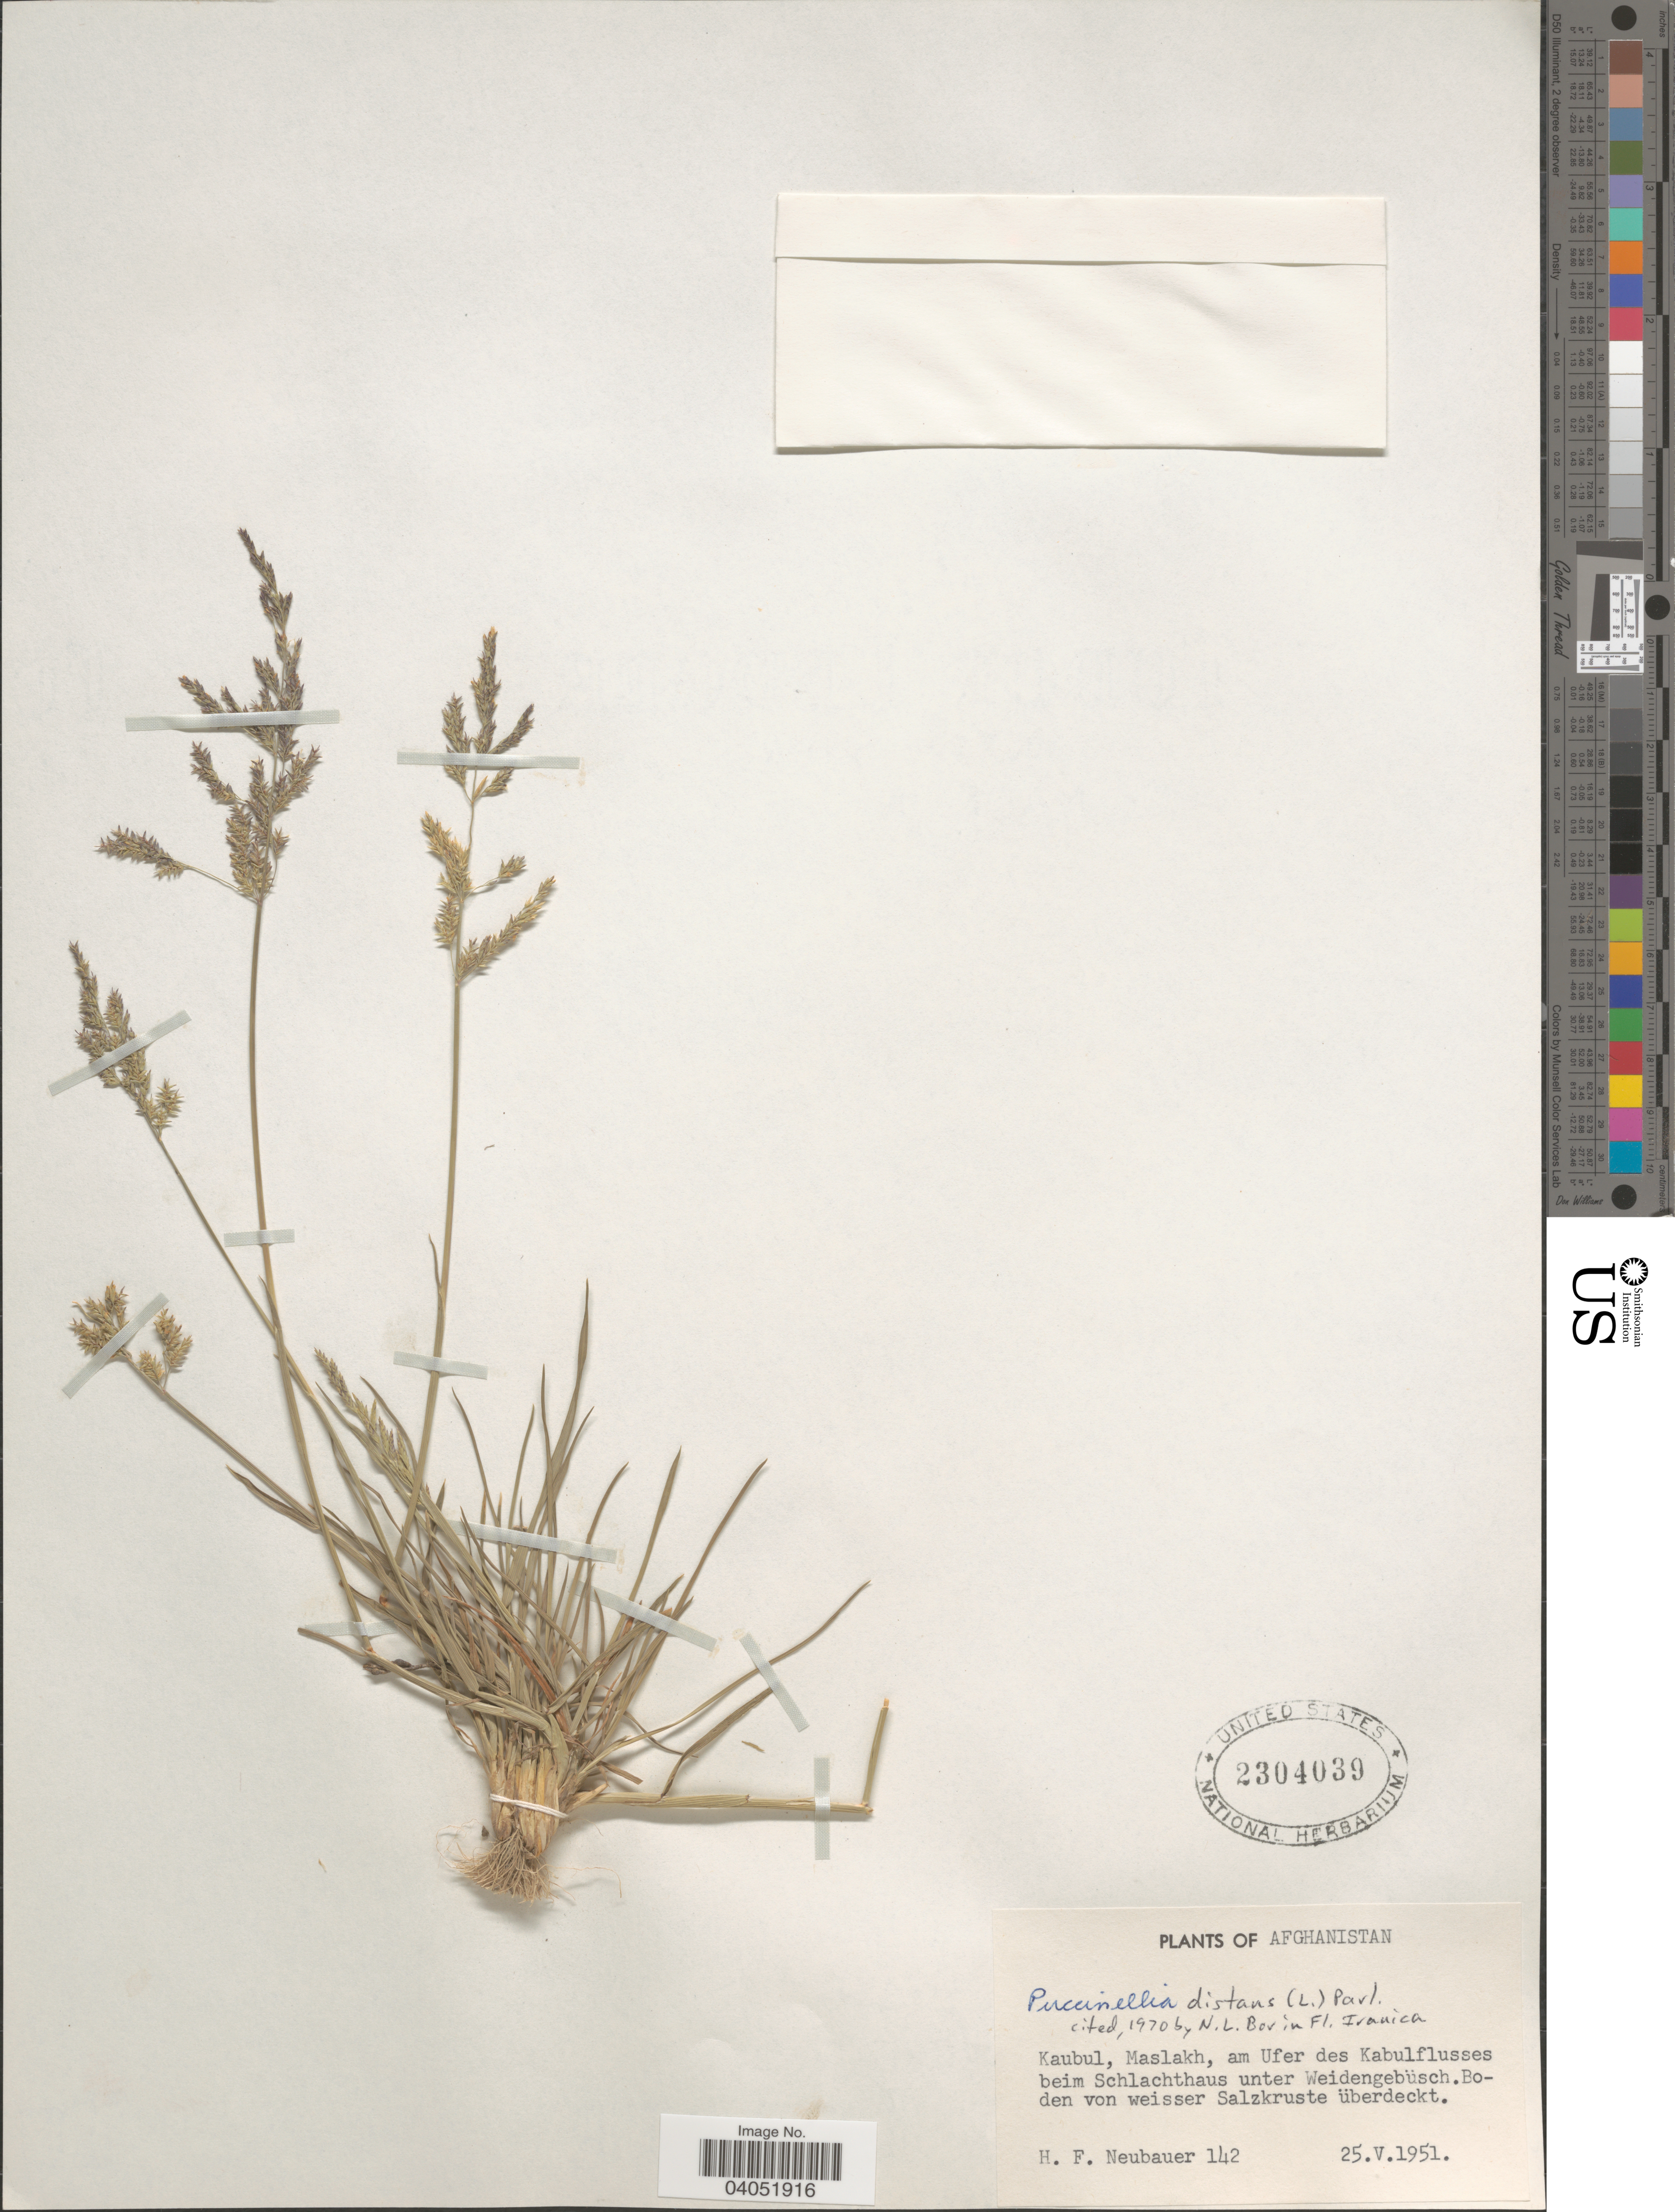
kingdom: Plantae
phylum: Tracheophyta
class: Liliopsida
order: Poales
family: Poaceae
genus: Puccinellia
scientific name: Puccinellia distans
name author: (Jacq.) Parl.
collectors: H. Neubauer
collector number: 142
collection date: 1951-05-25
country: Afghanistan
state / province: Kabul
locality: Kaubul, Maslakh, am Ufer des Kabulflusses beim Schlachthaus unter Weidengebüsch. Boden von weisser Salzkruste überdeckt.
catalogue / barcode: US 2304039